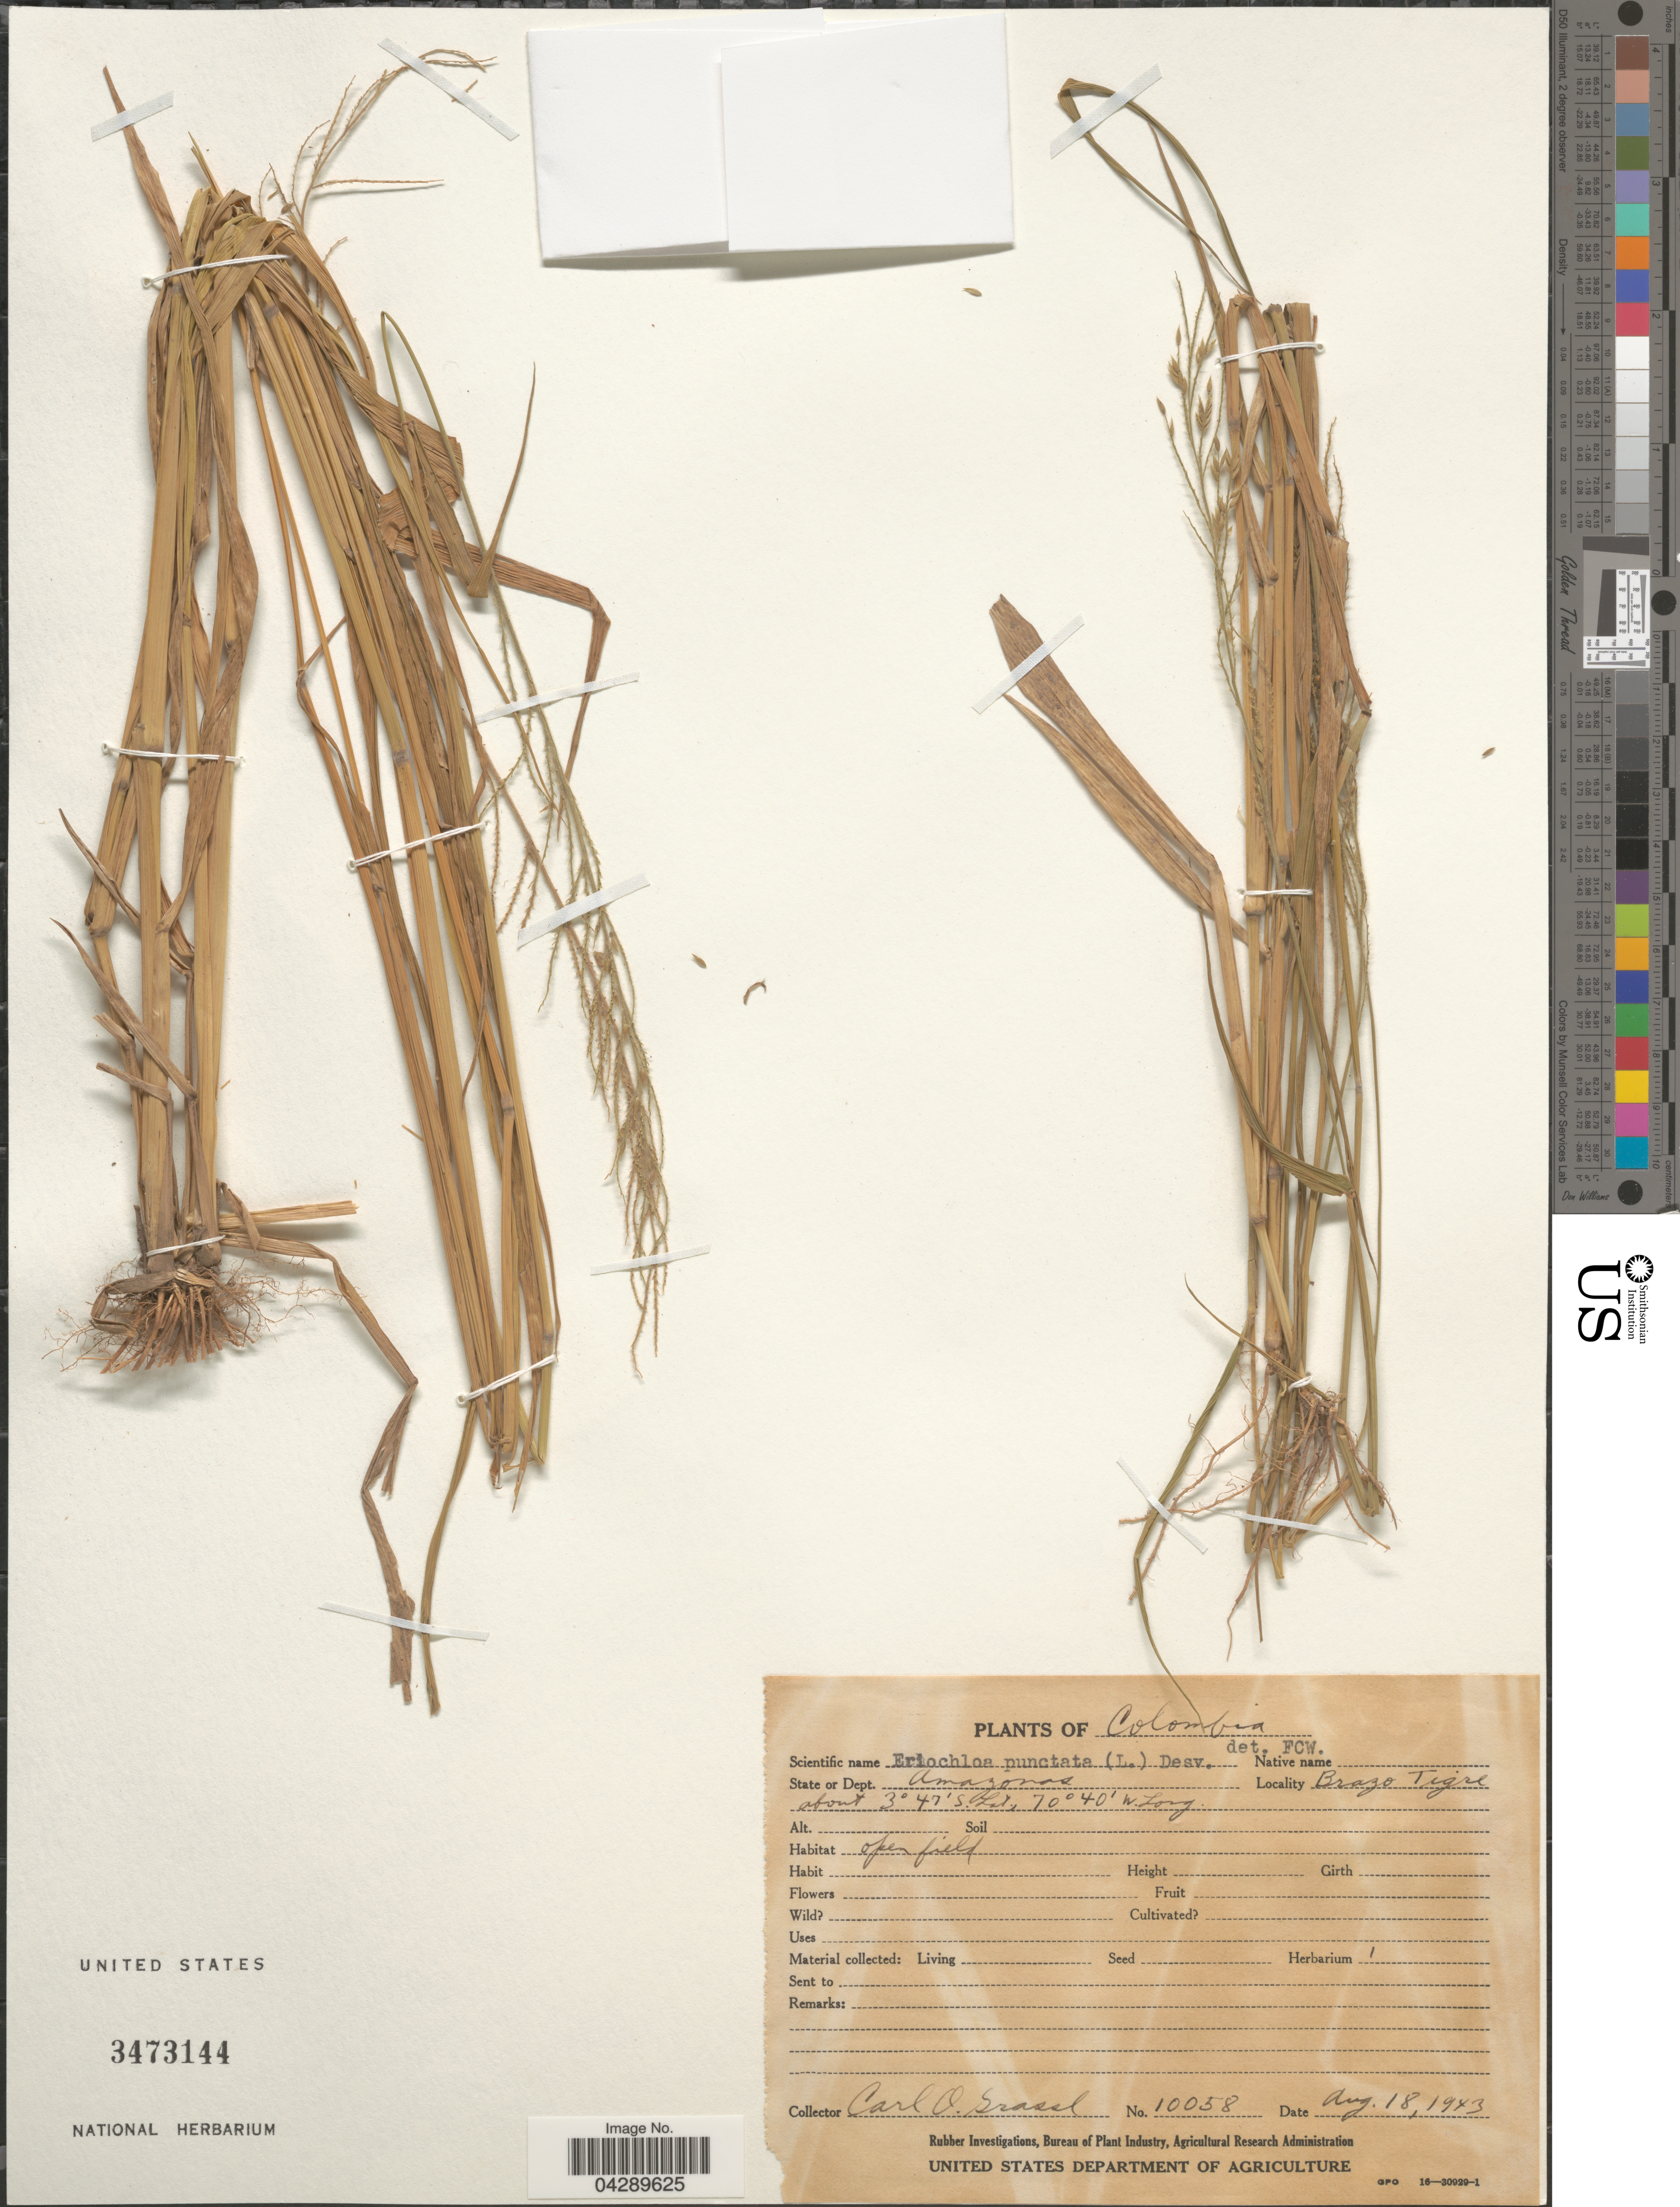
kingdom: Plantae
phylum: Tracheophyta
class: Liliopsida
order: Poales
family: Poaceae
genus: Eriochloa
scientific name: Eriochloa punctata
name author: (L.) Desv. ex Ham.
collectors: C. Grassl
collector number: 10058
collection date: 1943-08-18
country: Colombia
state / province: Amazônas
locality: State or Dept. Amazonas. Brazo Tigre.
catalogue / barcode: US 3473144